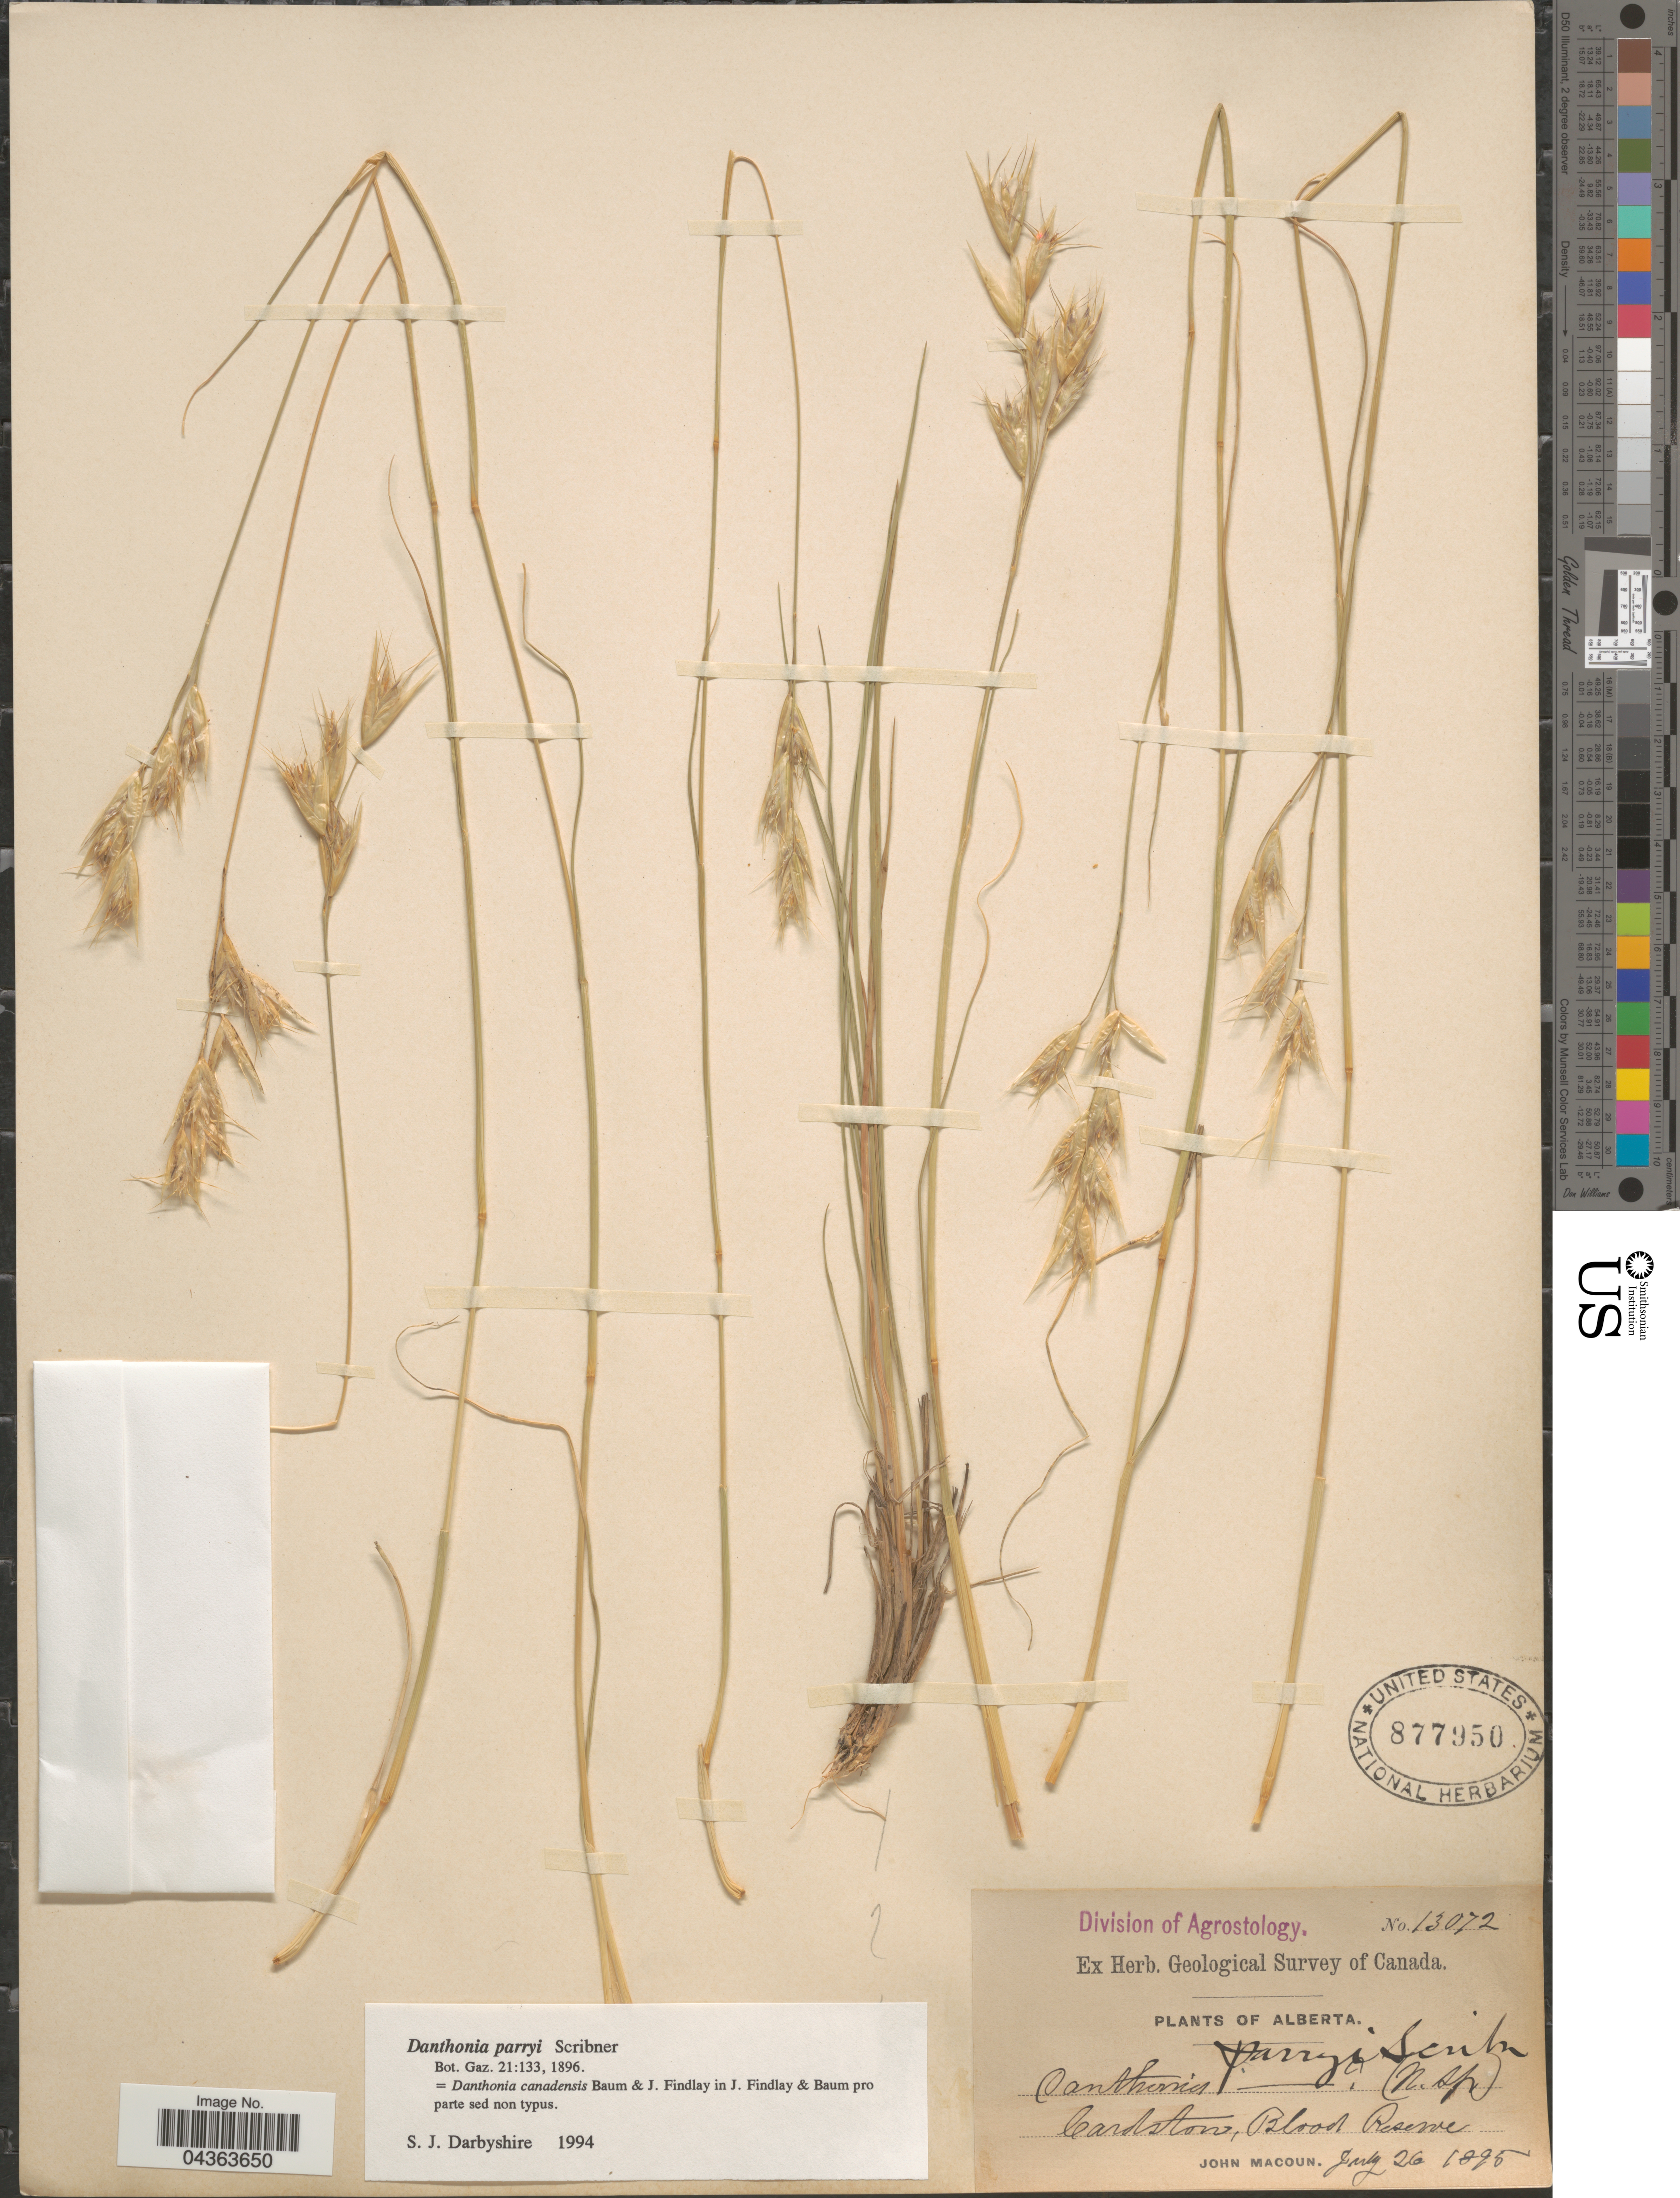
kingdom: Plantae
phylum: Tracheophyta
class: Liliopsida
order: Poales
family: Poaceae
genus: Danthonia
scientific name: Danthonia parryi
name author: Scribn.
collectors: J. Macoun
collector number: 13072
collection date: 1895-07-26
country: Canada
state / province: Alberta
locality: Geological Survey. Cardston, Blood Reserve.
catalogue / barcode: US 877950